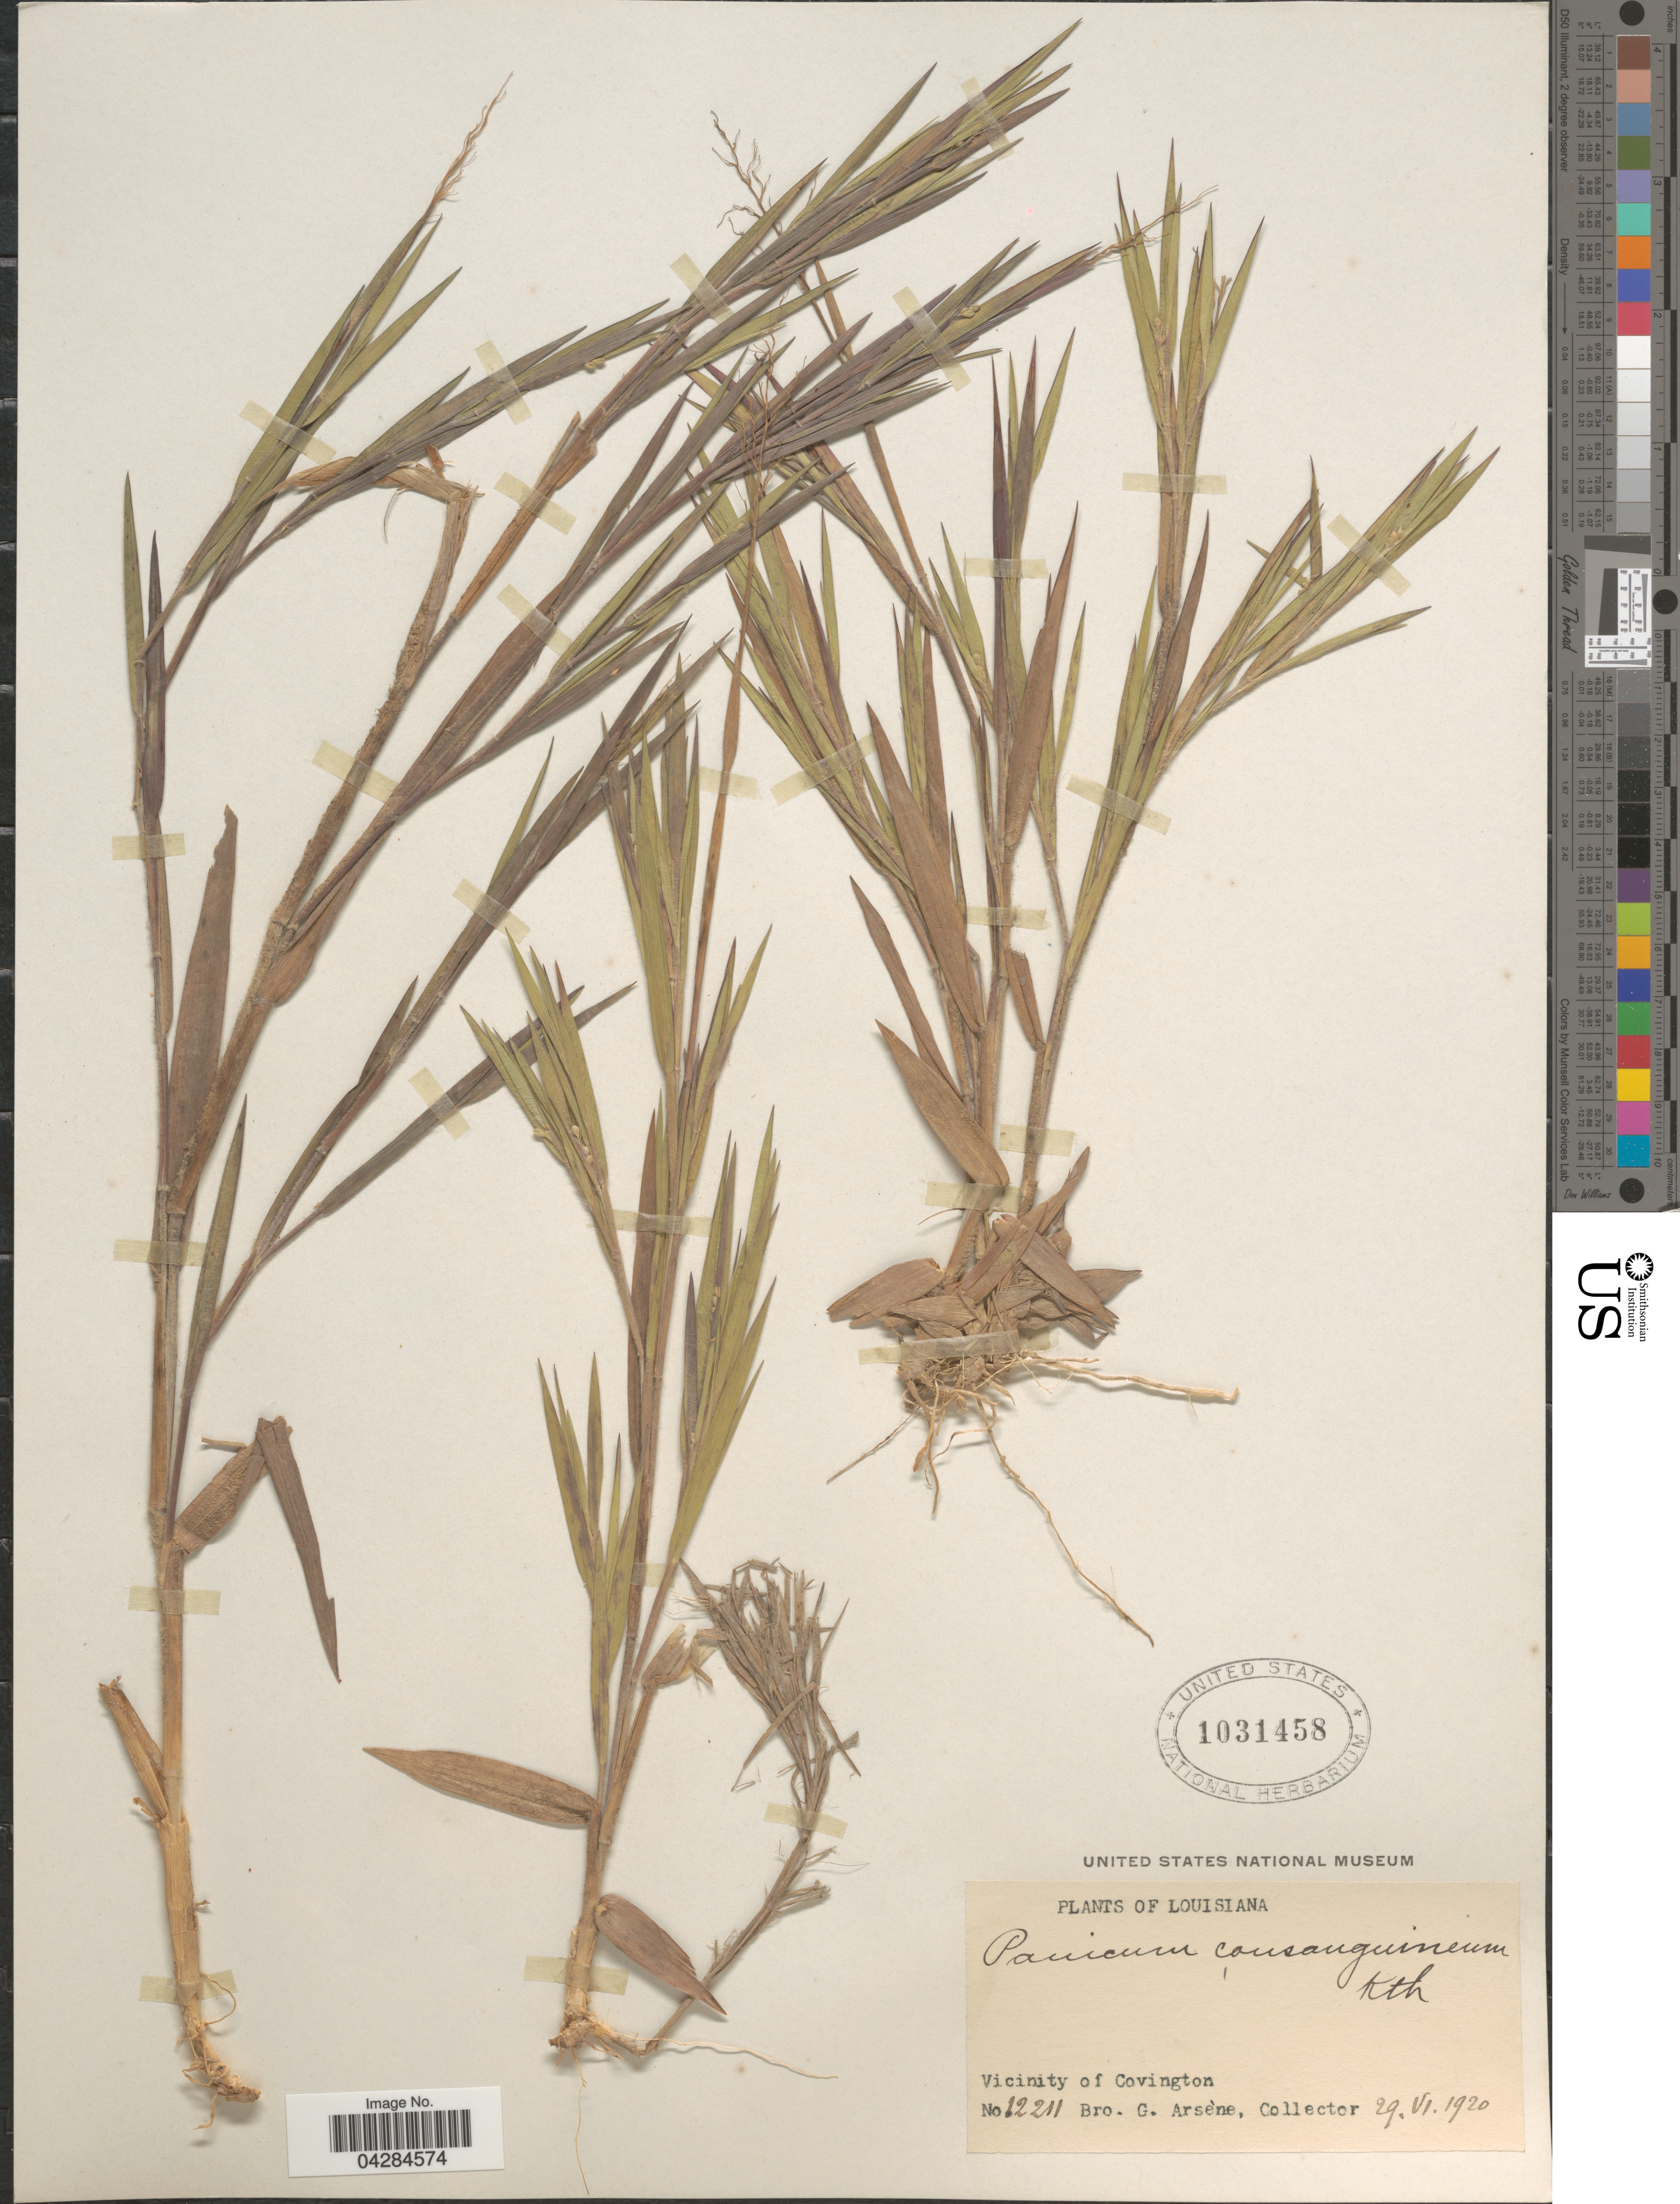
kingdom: Plantae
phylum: Tracheophyta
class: Liliopsida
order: Poales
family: Poaceae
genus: Dichanthelium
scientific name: Dichanthelium ovale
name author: (Elliott) Gould & C.A. Clark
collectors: Bro. G. Arsène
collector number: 12211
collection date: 1920-06-29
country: United States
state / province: Louisiana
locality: Vicinity of Covington.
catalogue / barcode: US 1031458